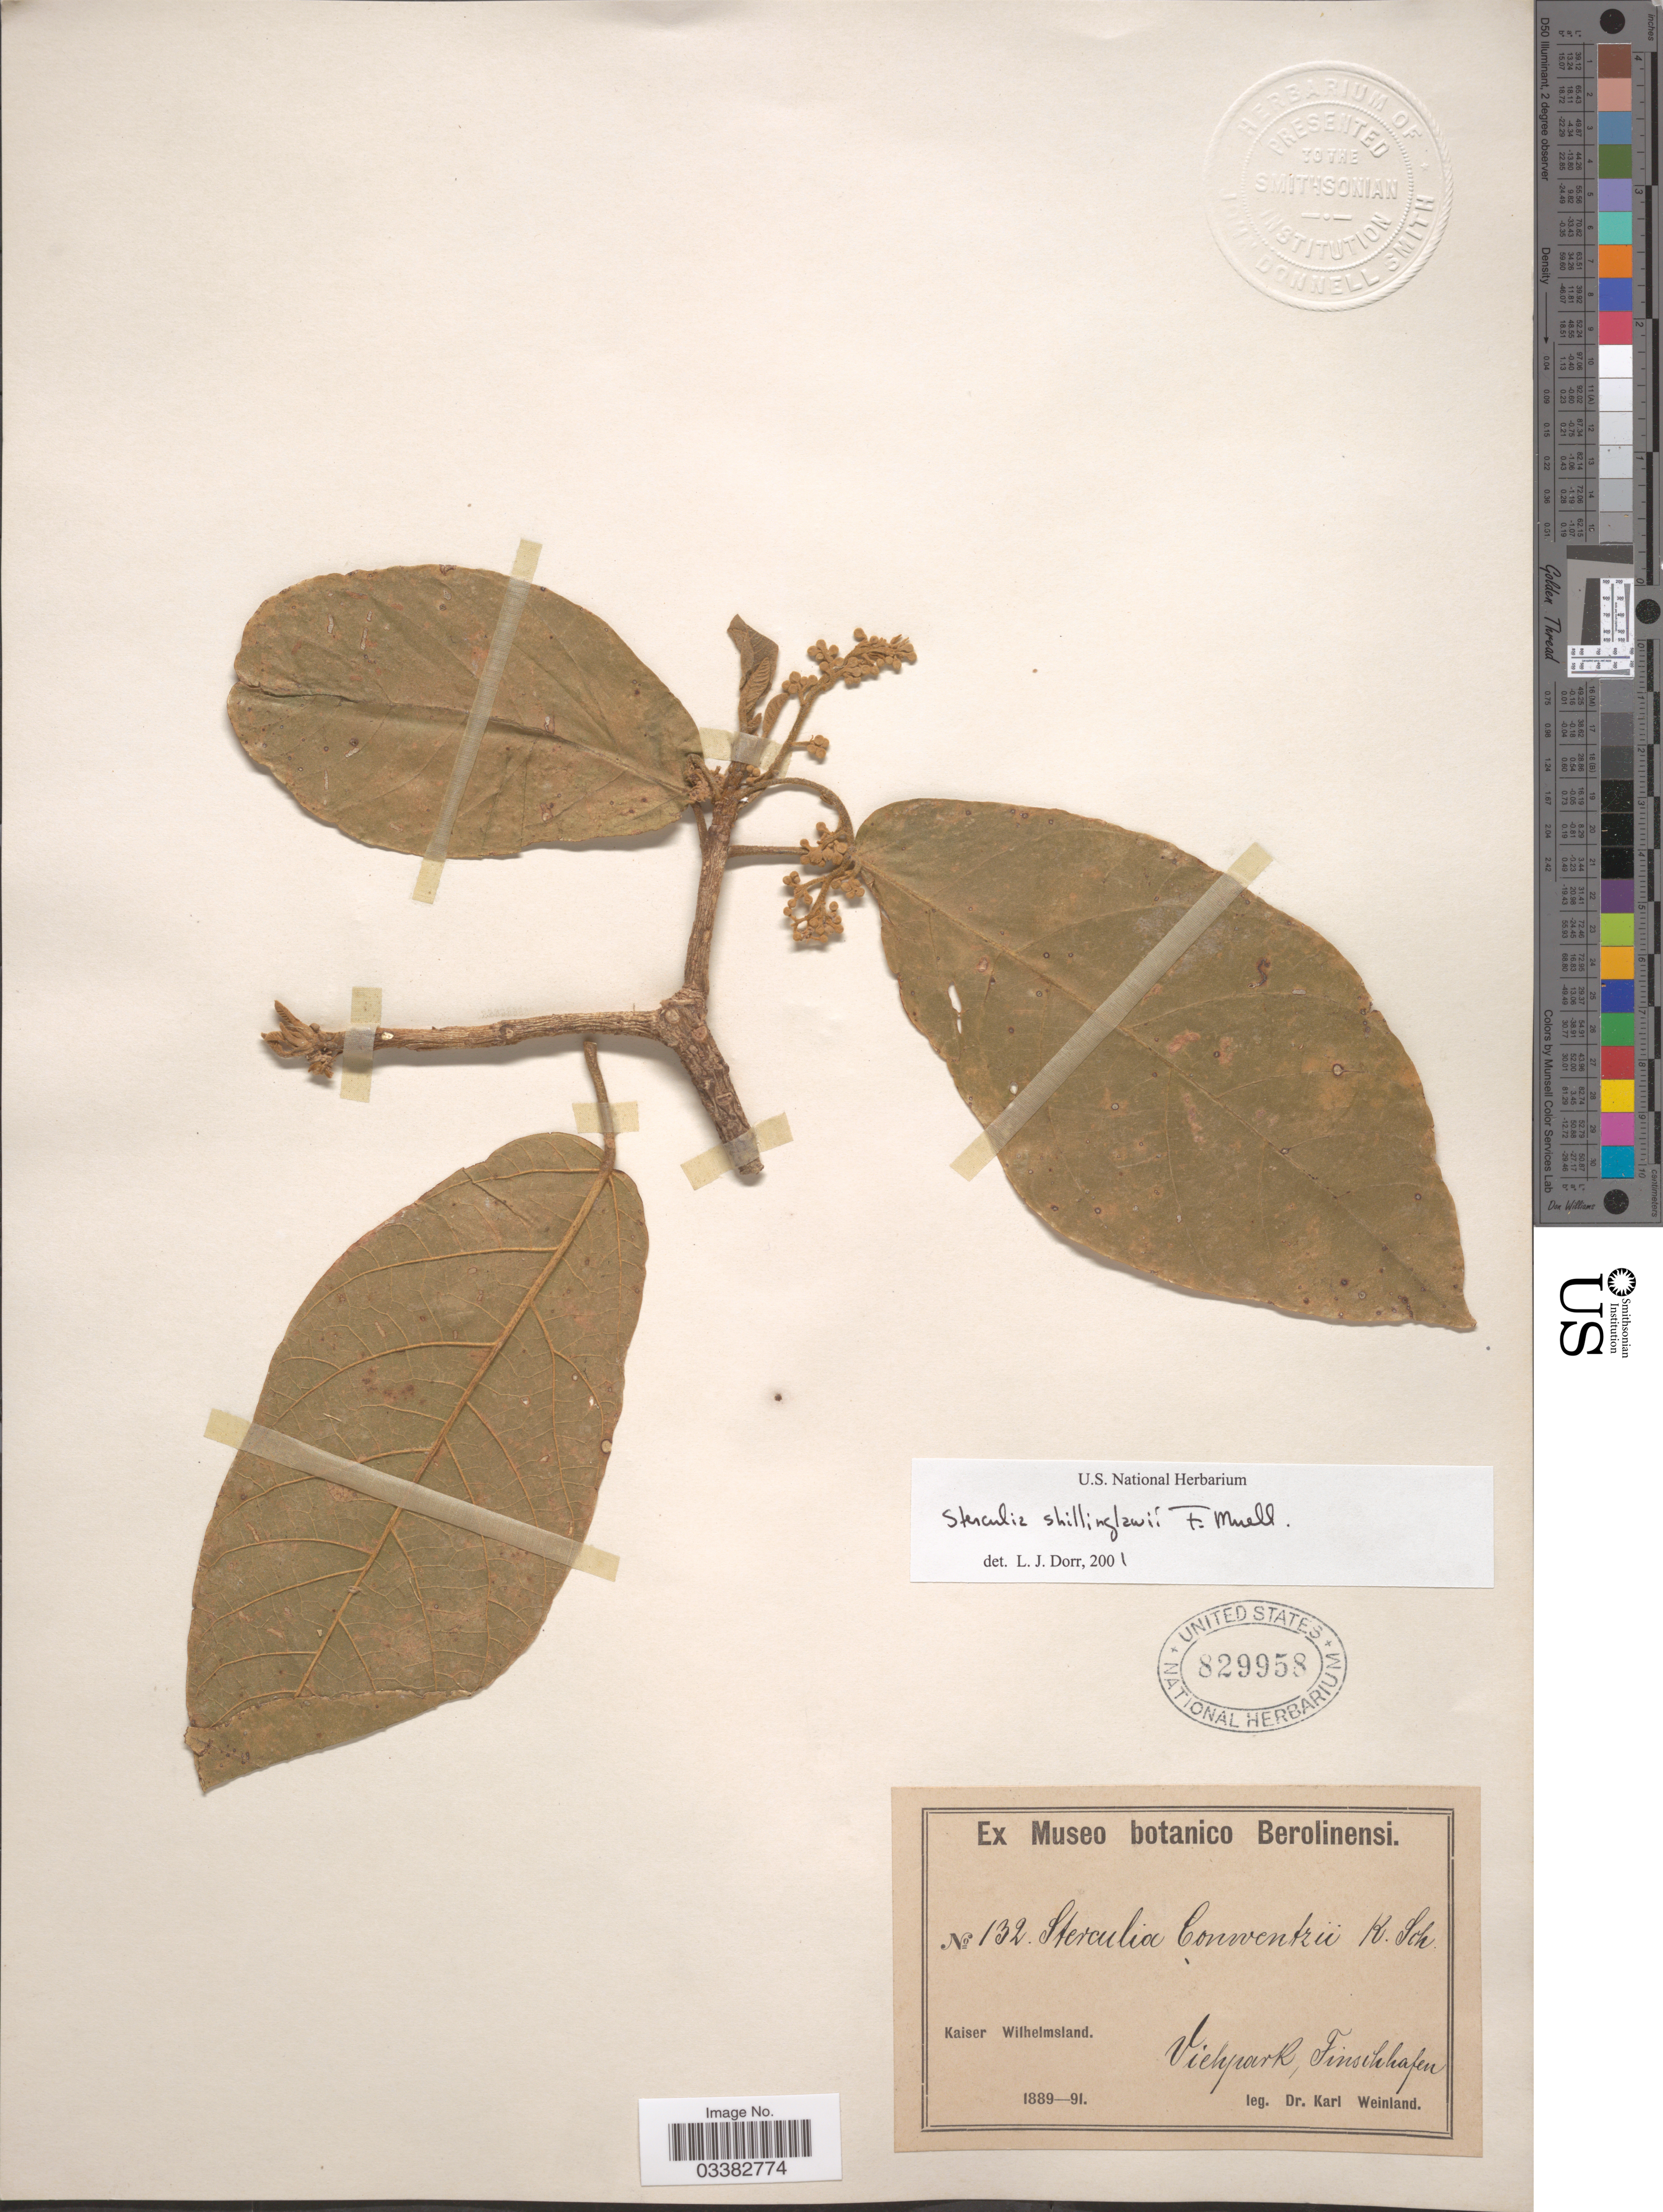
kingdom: Plantae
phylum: Tracheophyta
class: Magnoliopsida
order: Malvales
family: Malvaceae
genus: Sterculia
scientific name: Sterculia shillinglawii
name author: F. Muell.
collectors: K. Weinland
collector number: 132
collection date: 1889/1891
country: Papua New Guinea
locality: Kaiser Wilhelmsland. Viehpark, Finschhafen.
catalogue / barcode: US 829958